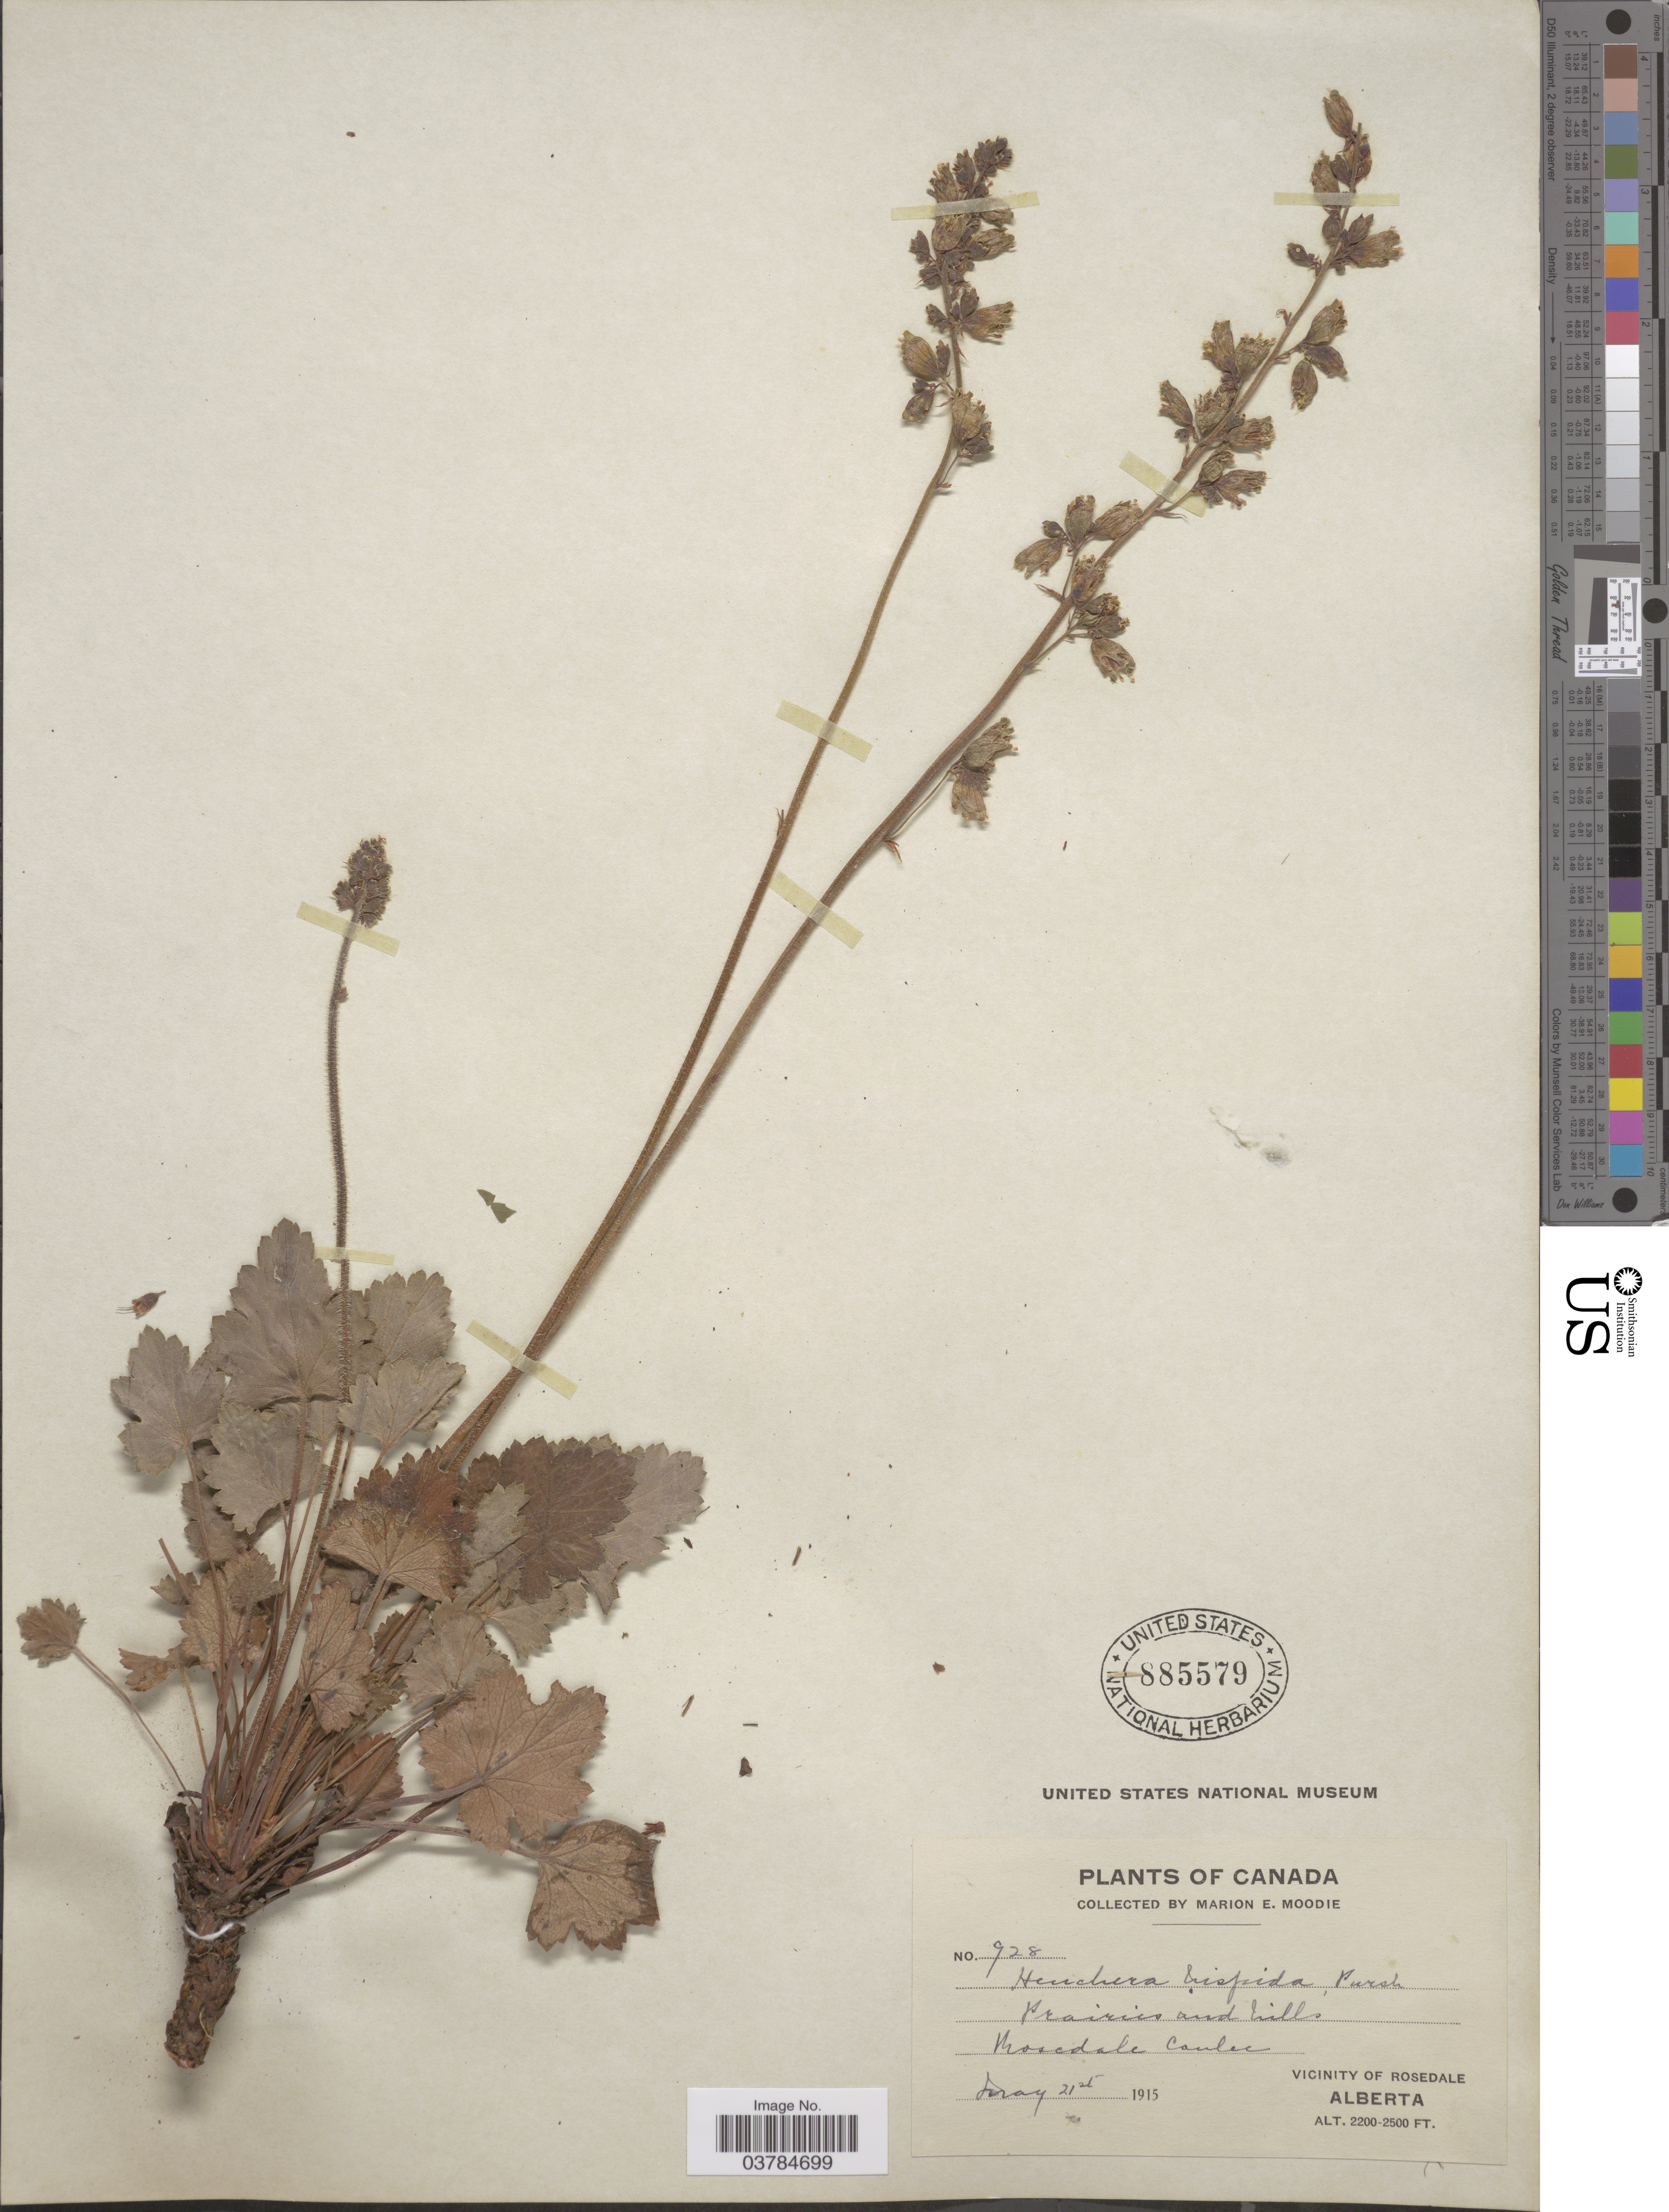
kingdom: Plantae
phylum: Tracheophyta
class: Magnoliopsida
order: Saxifragales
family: Saxifragaceae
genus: Heuchera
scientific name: Heuchera hispida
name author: Pursh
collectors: M. E. Moodie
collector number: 928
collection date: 1915-05-21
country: Canada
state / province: Alberta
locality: Vicinity of Rosedale.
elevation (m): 671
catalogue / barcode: US 885579